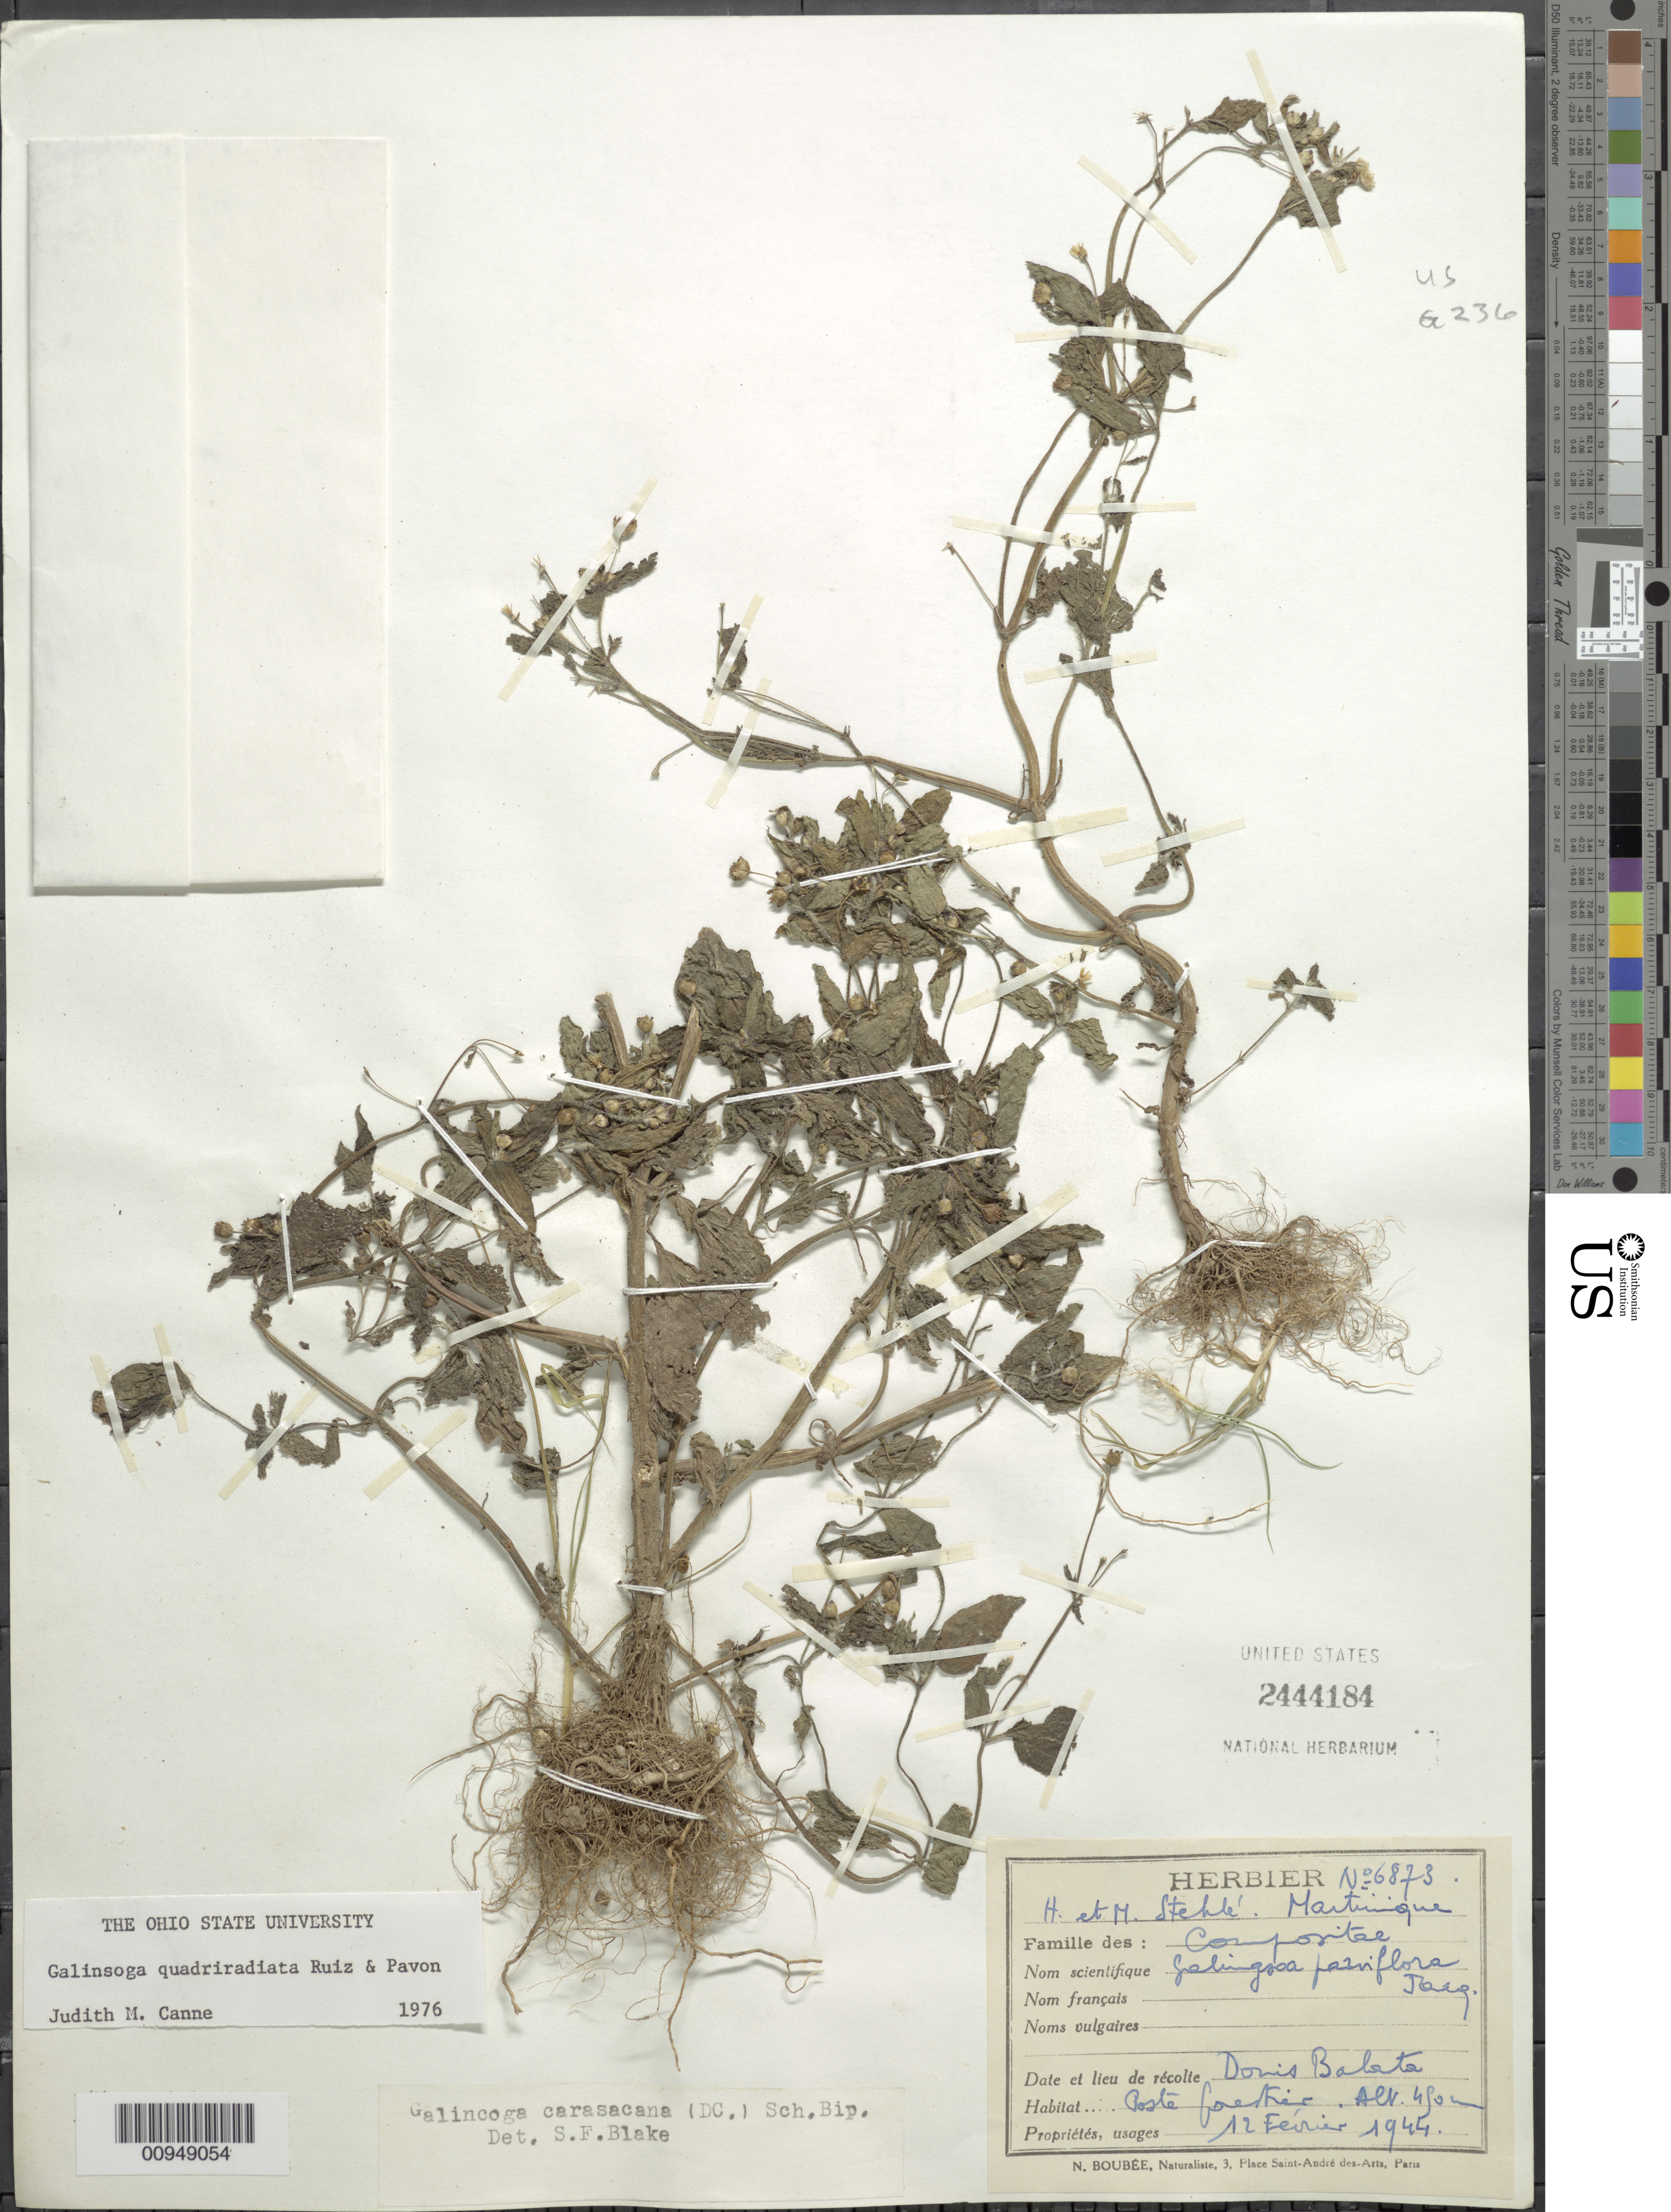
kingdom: Plantae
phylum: Tracheophyta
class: Magnoliopsida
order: Asterales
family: Asteraceae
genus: Galinsoga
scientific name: Galinsoga quadriradiata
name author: Ruiz & Pav.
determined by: Canne-Hilliker, J. M.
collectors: H. Stehlé & M. Stehlé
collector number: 6873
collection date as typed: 12 Feb 1944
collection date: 1944-02-12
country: Martinique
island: Martinique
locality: "Doris" Batata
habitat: "Poste foreter"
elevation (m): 450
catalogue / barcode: US 2444184